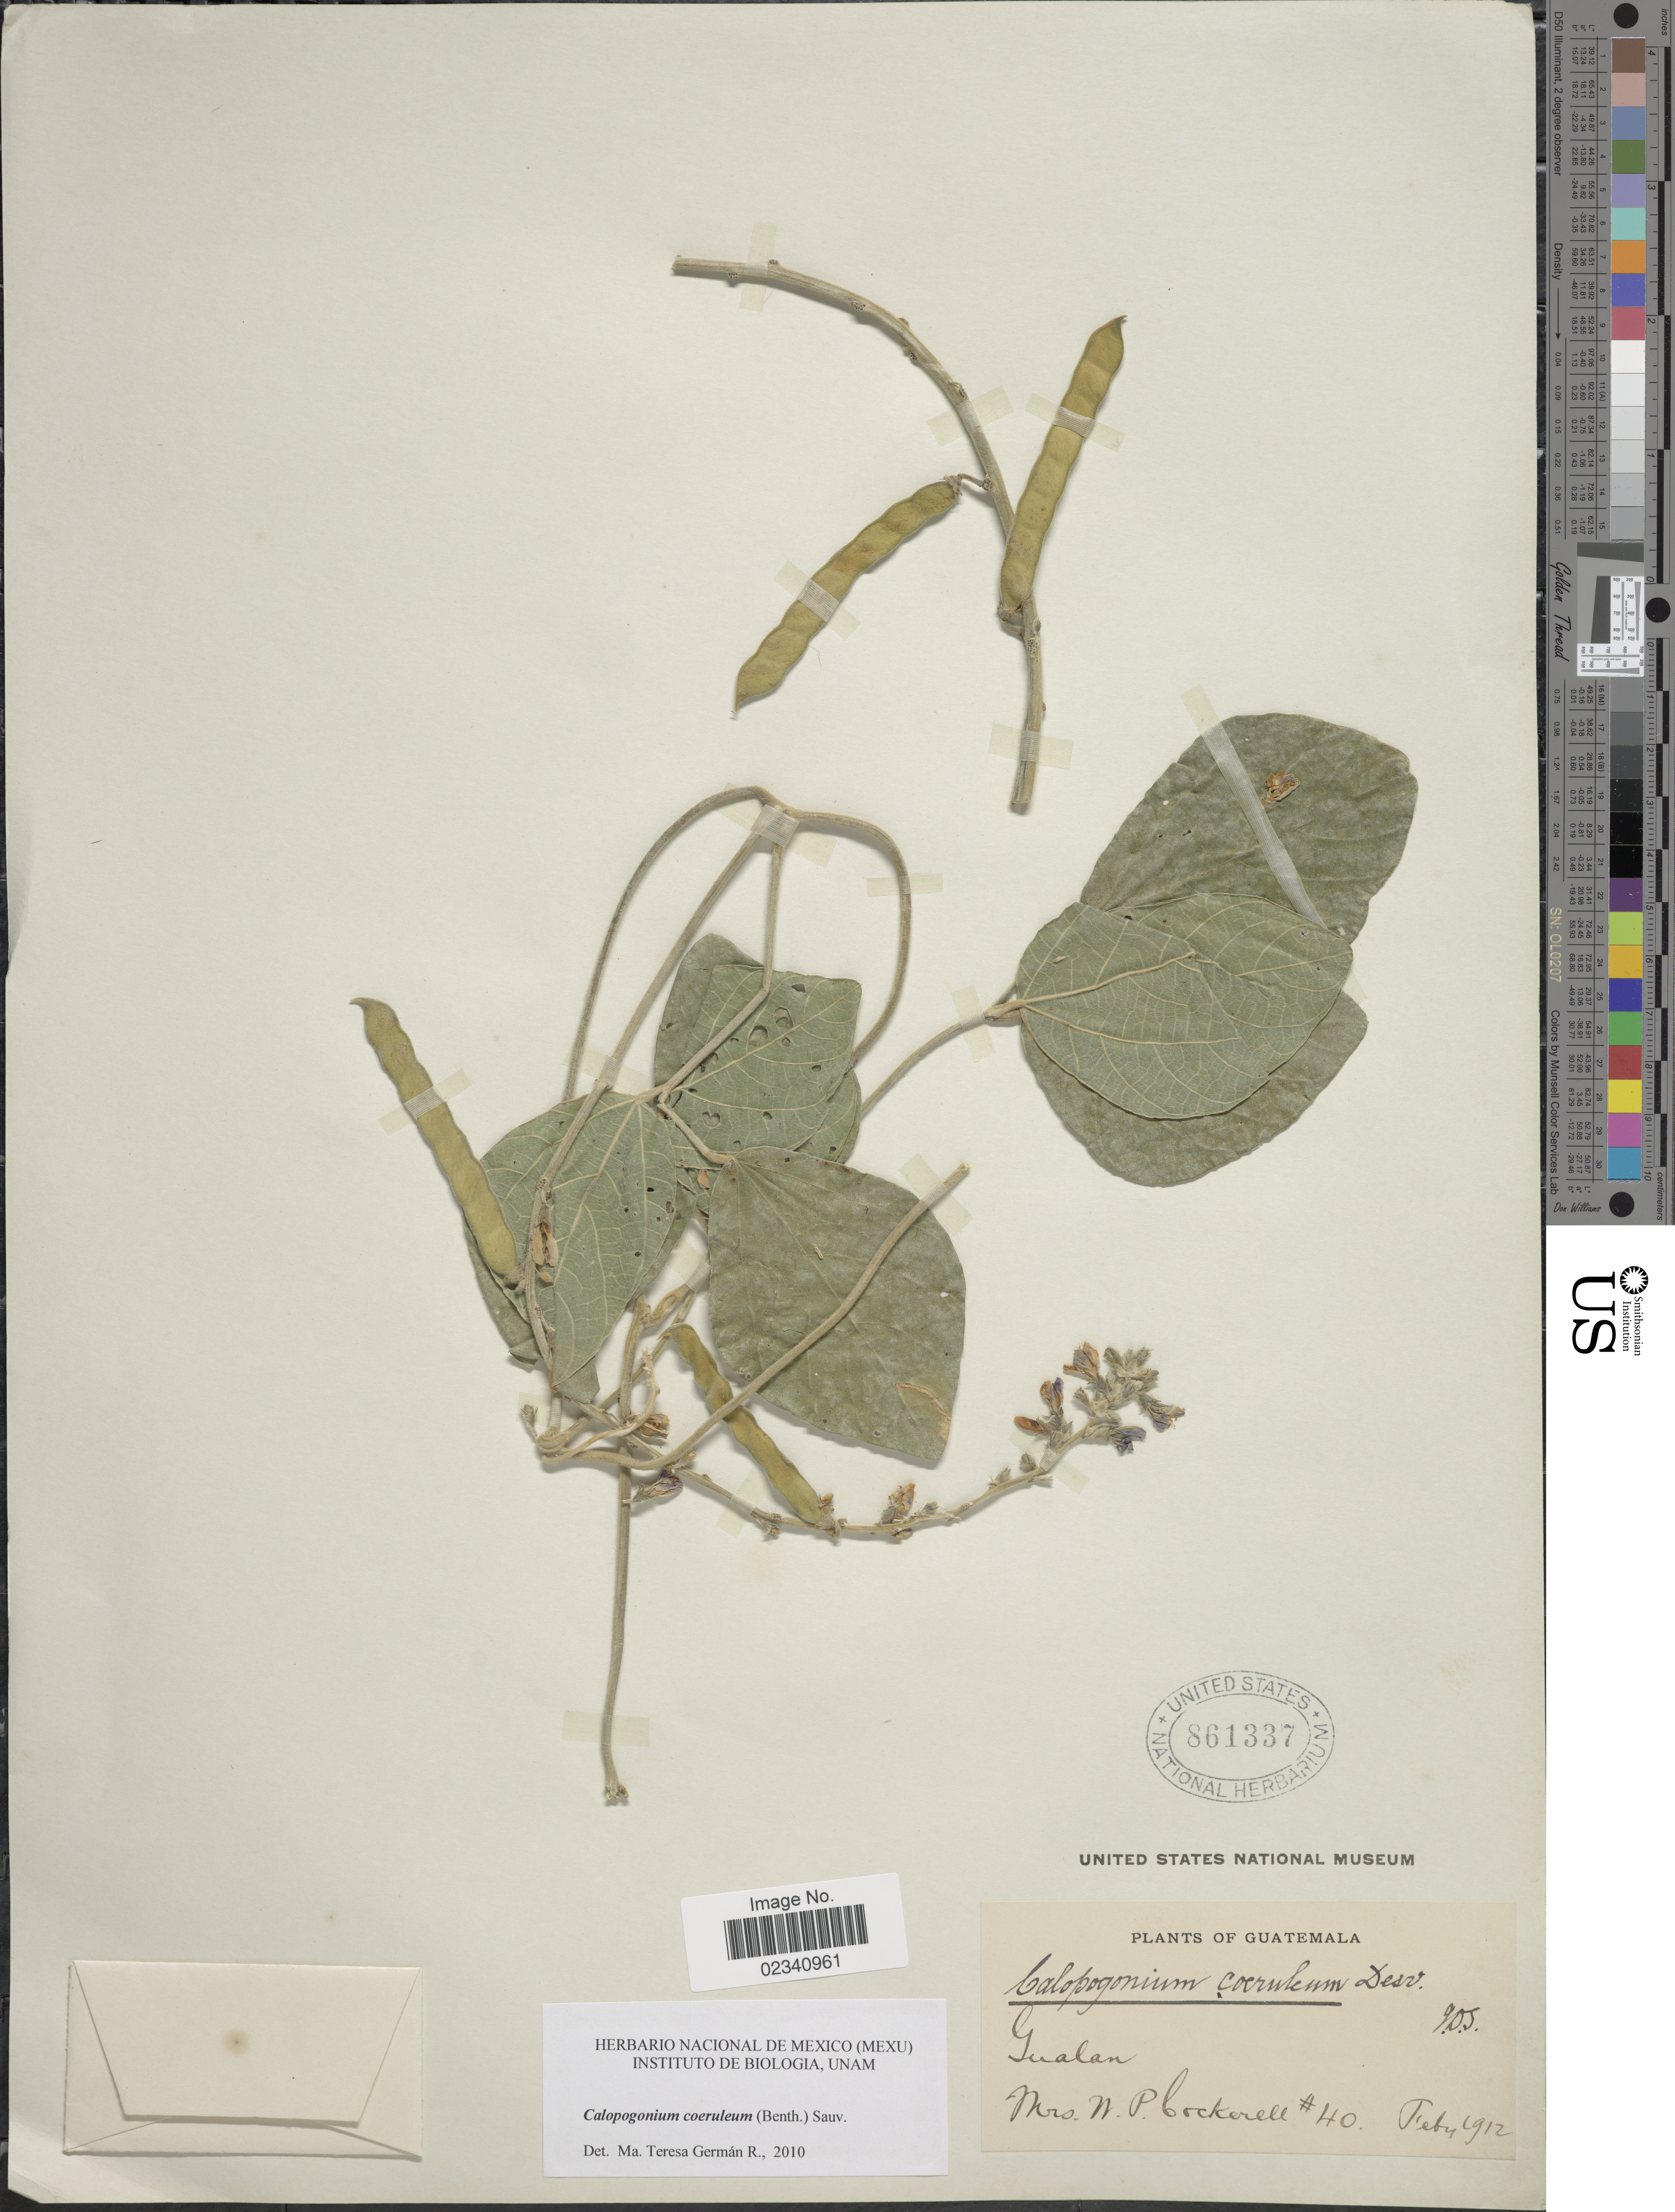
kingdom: Plantae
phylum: Tracheophyta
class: Magnoliopsida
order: Fabales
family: Fabaceae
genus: Calopogonium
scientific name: Calopogonium caeruleum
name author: (Benth.) C. Wright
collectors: W. Cockerell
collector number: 40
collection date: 1912-02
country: Guatemala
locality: Gualan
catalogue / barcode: US 861337